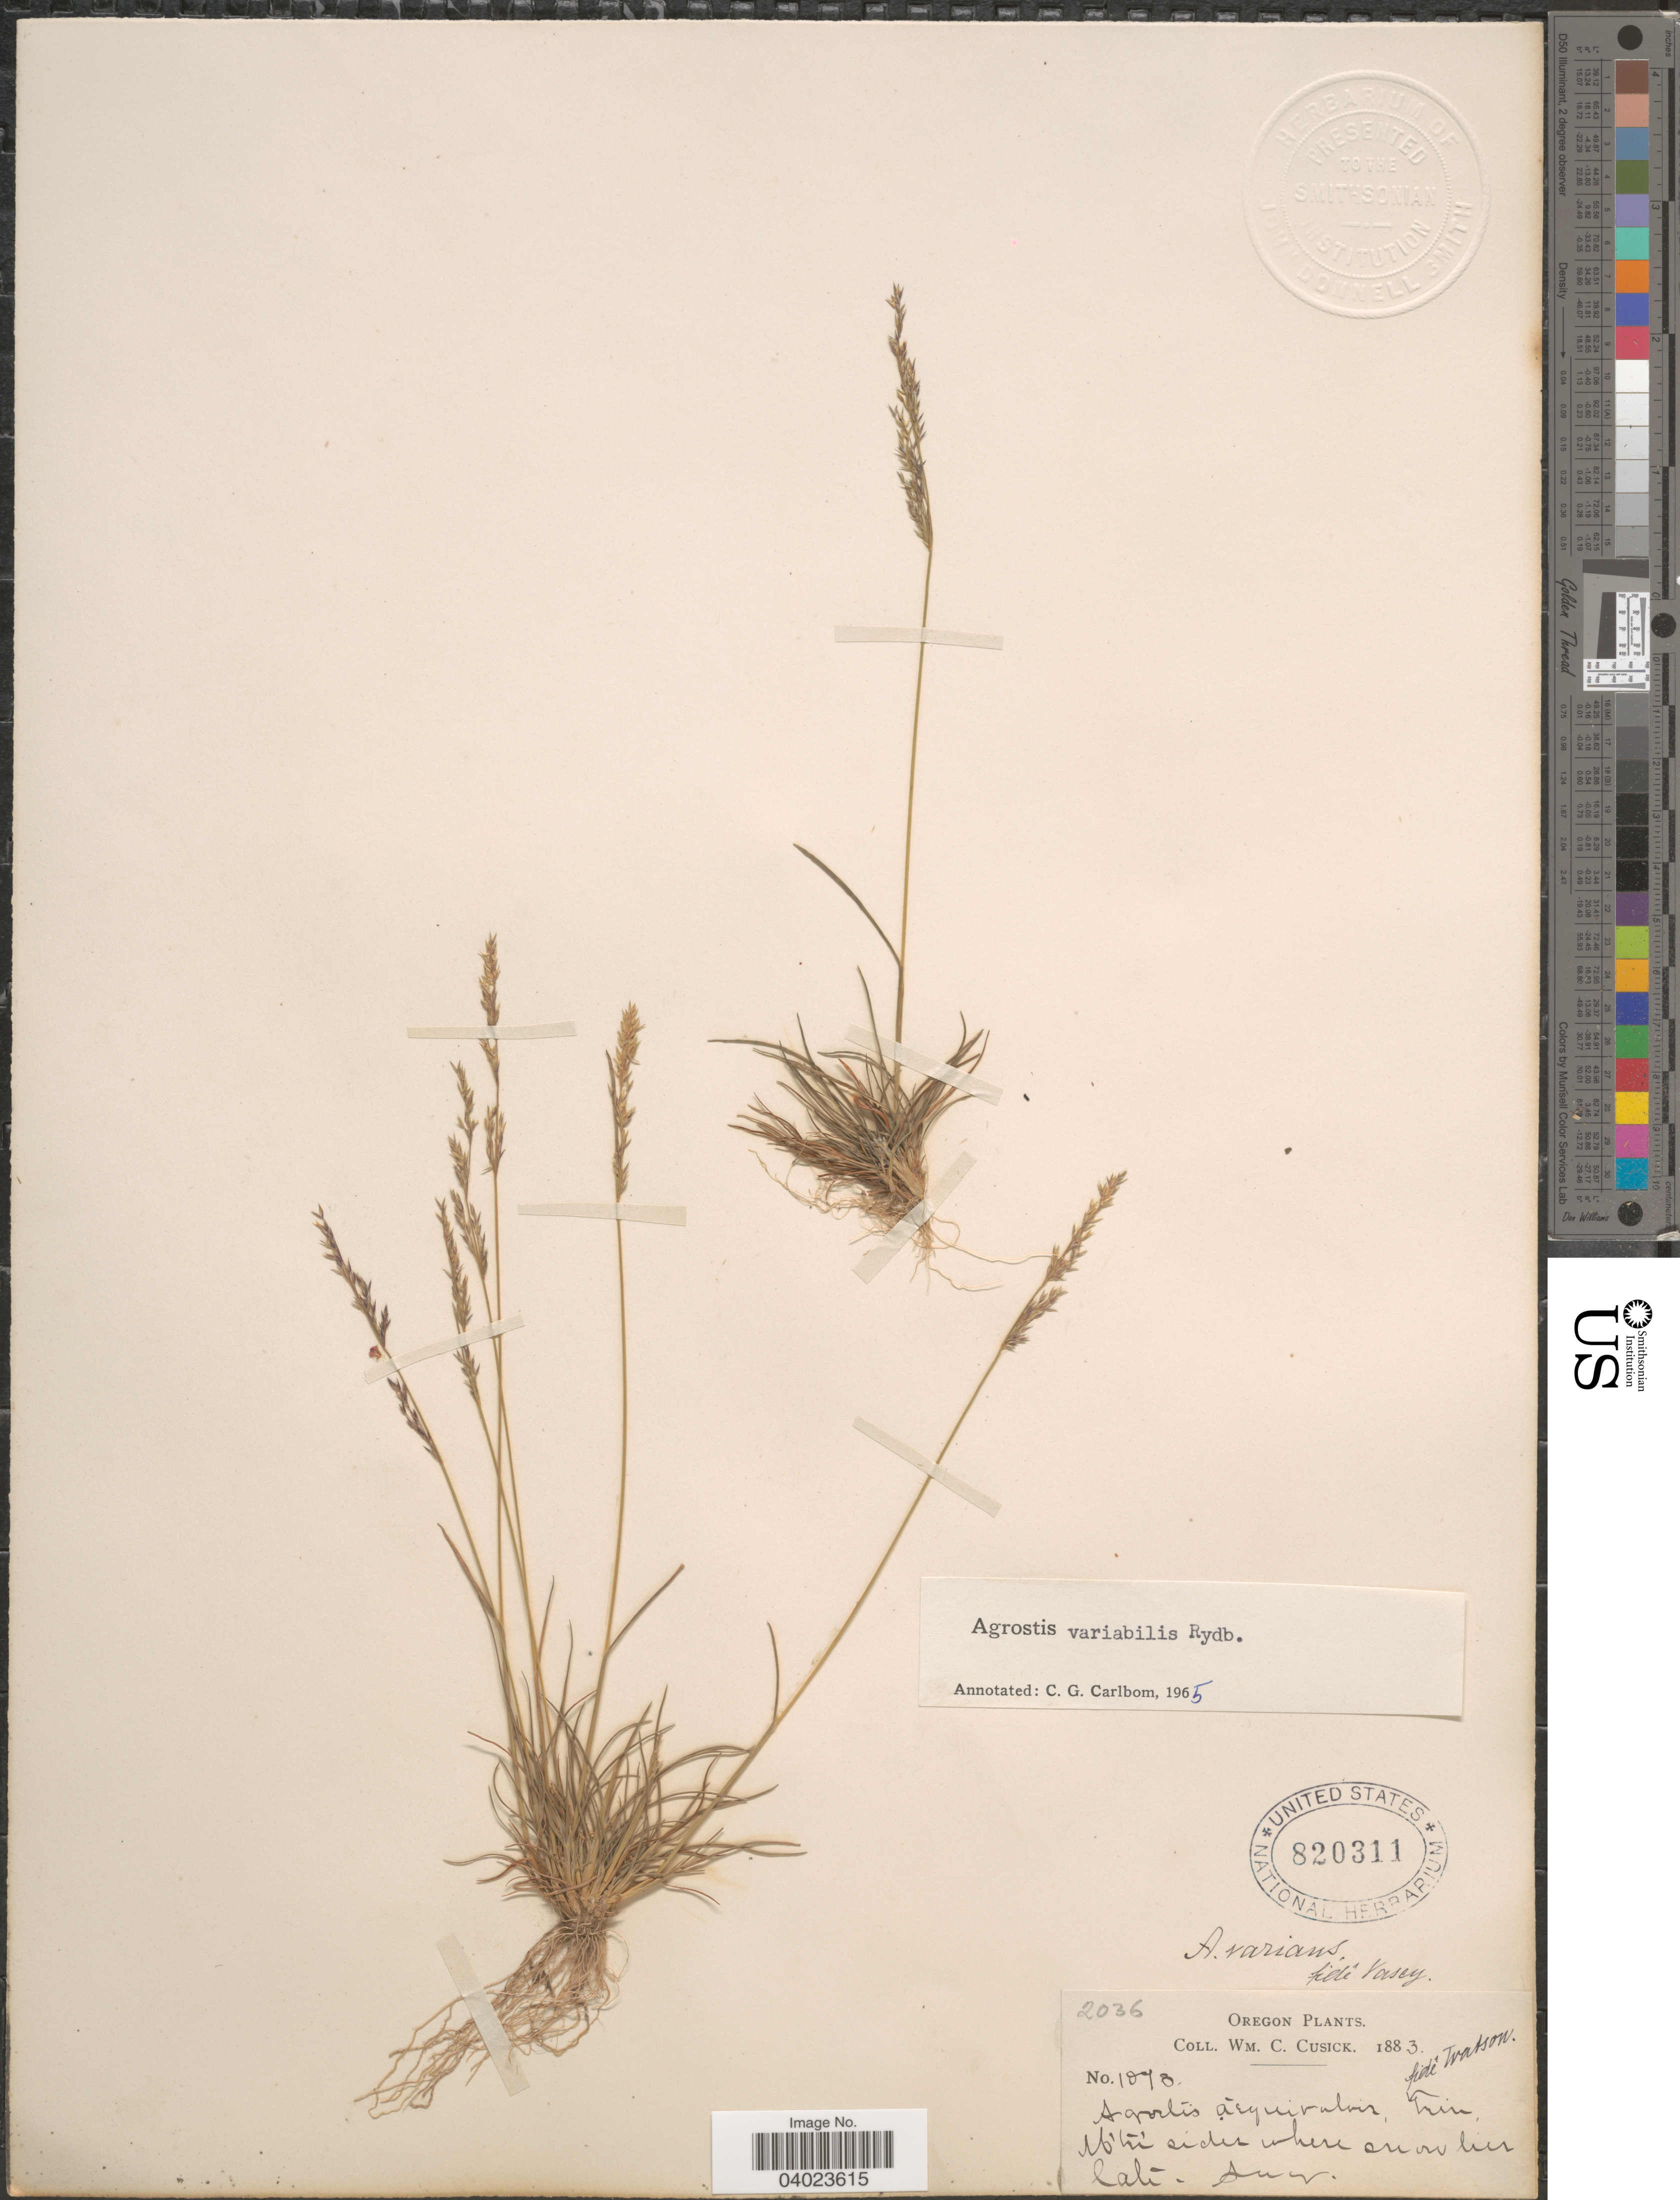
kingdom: Plantae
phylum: Tracheophyta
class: Liliopsida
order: Poales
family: Poaceae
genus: Agrostis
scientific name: Agrostis variabilis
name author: Rydb.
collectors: W. C. Cusick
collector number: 1073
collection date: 1883-08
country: United States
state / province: Oregon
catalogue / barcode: US 820311